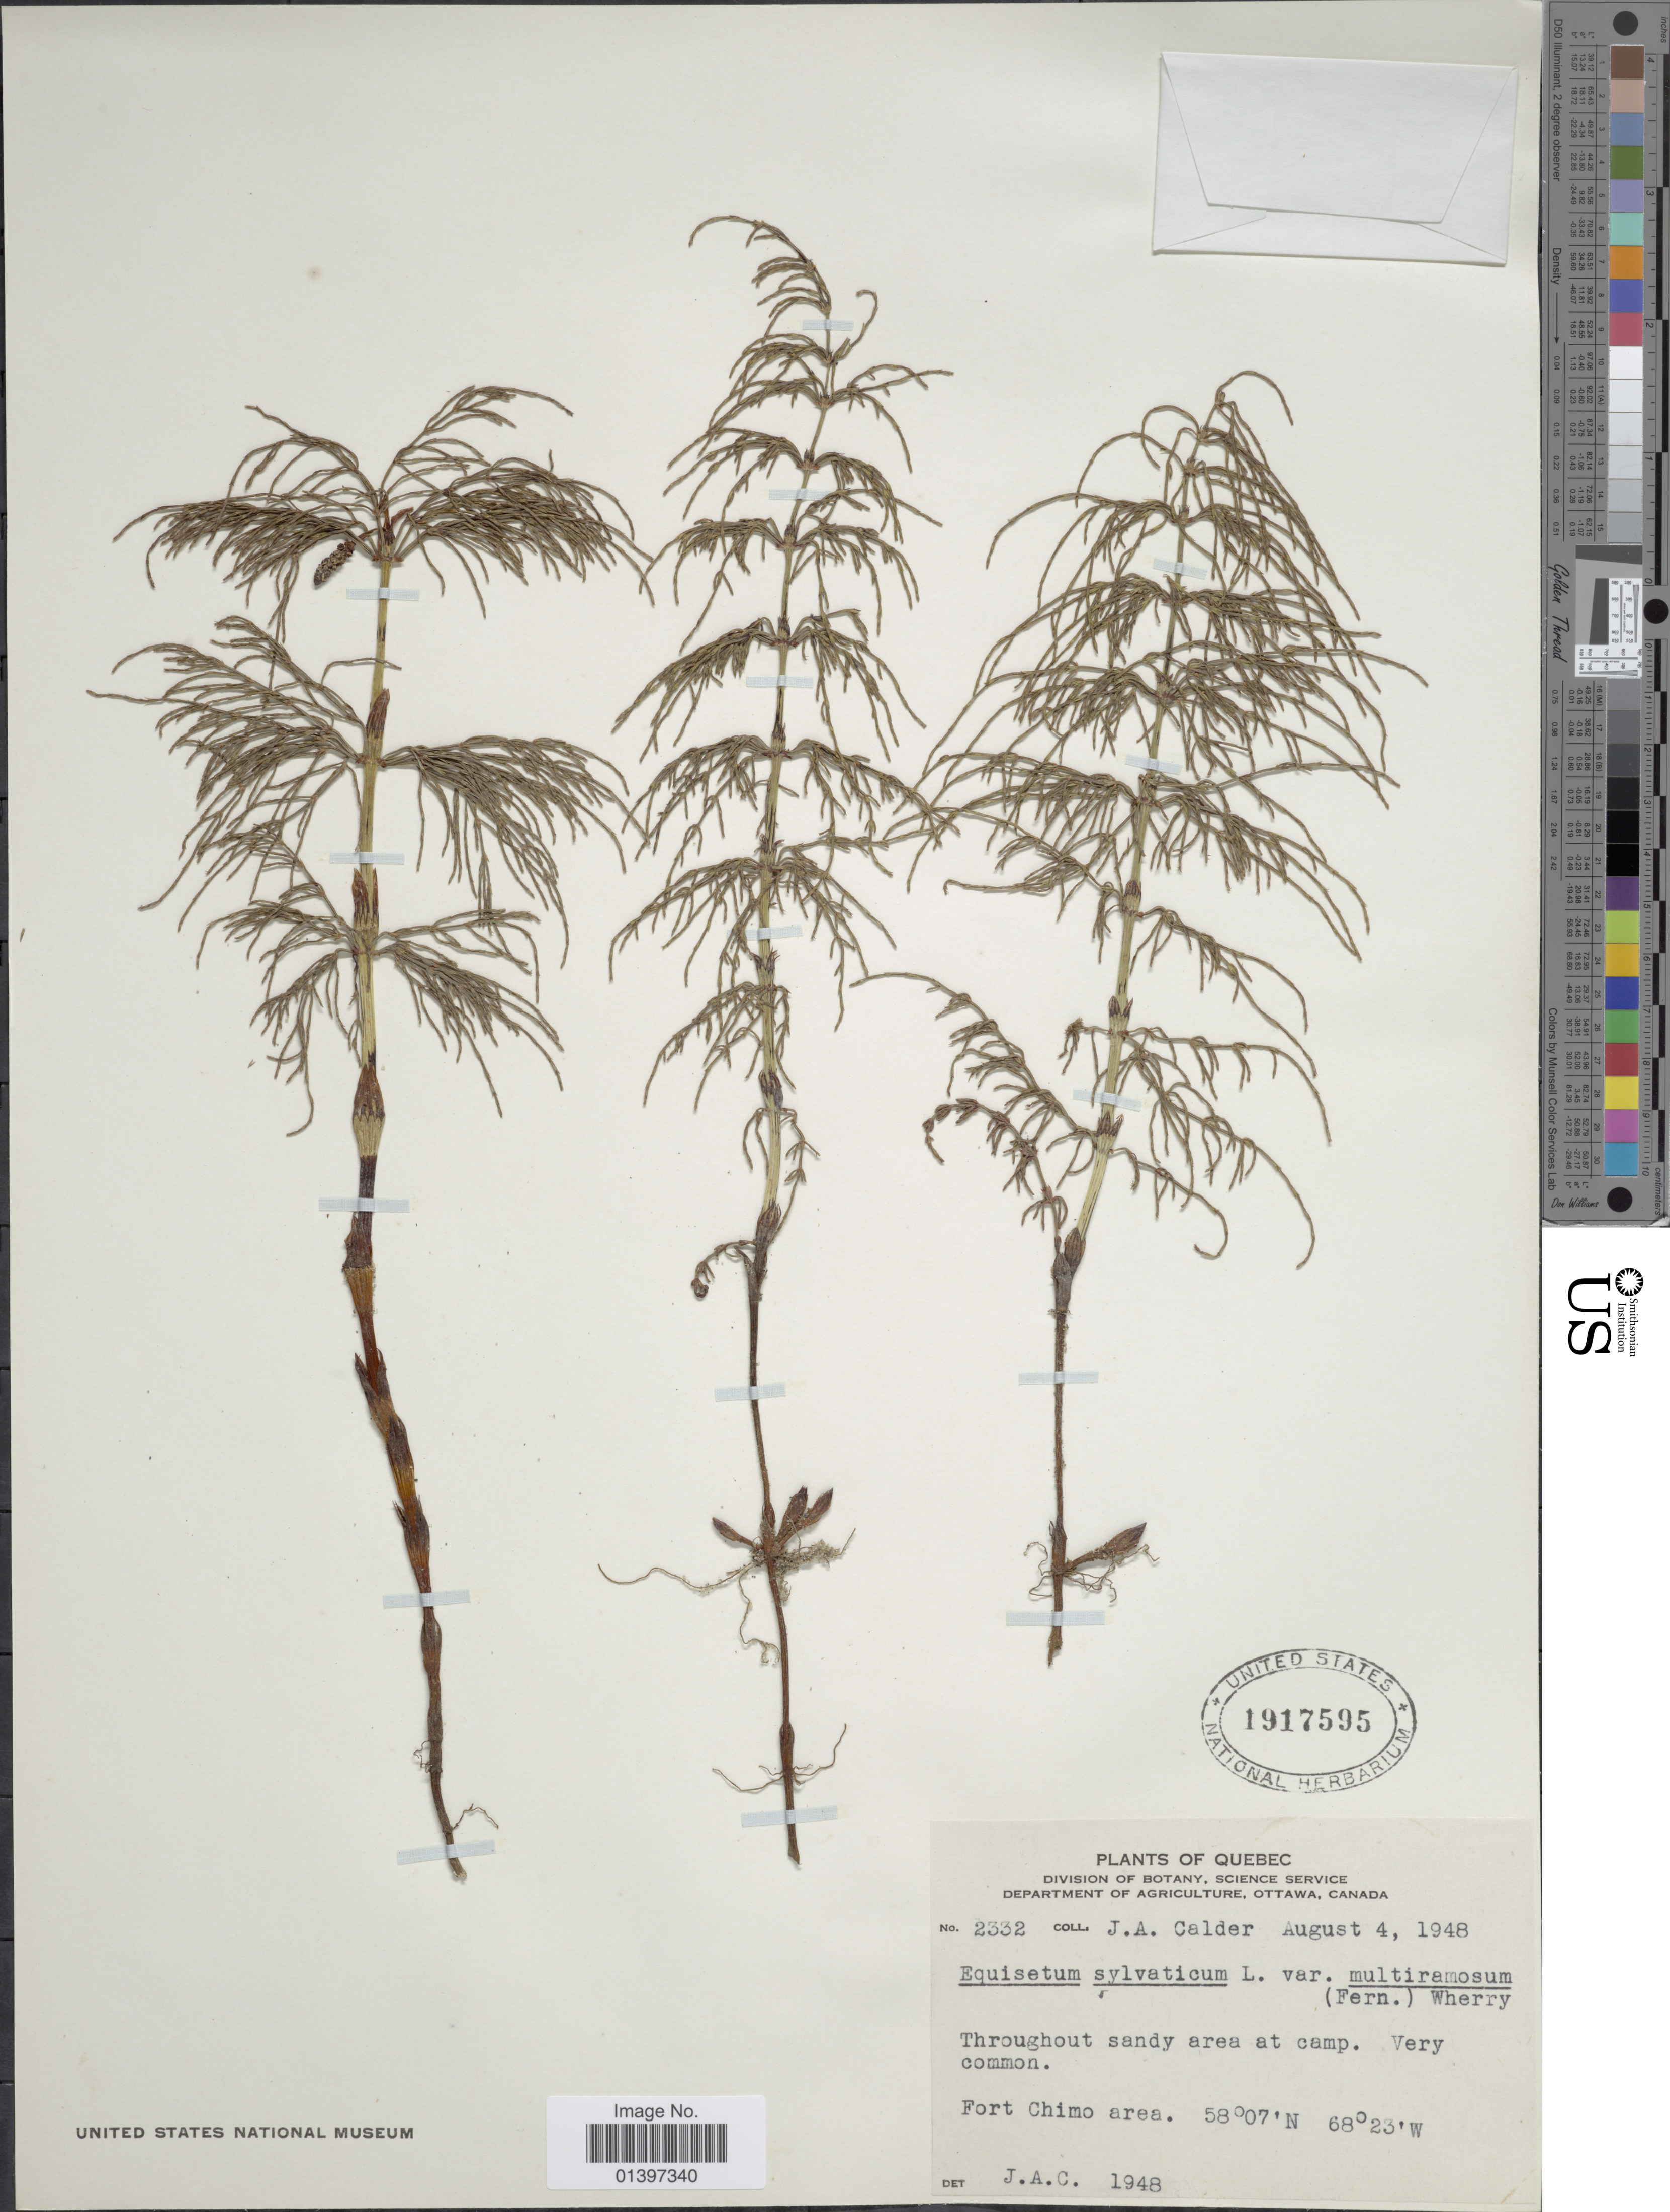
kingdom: Plantae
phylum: Tracheophyta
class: Polypodiopsida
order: Equisetales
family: Equisetaceae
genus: Equisetum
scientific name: Equisetum sylvaticum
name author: L.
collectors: J. A. Calder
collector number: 2332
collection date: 1948-08-04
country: Canada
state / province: Quebec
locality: Throughout sandy area at camp, very common, Fort Chimo area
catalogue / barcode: US 1917595